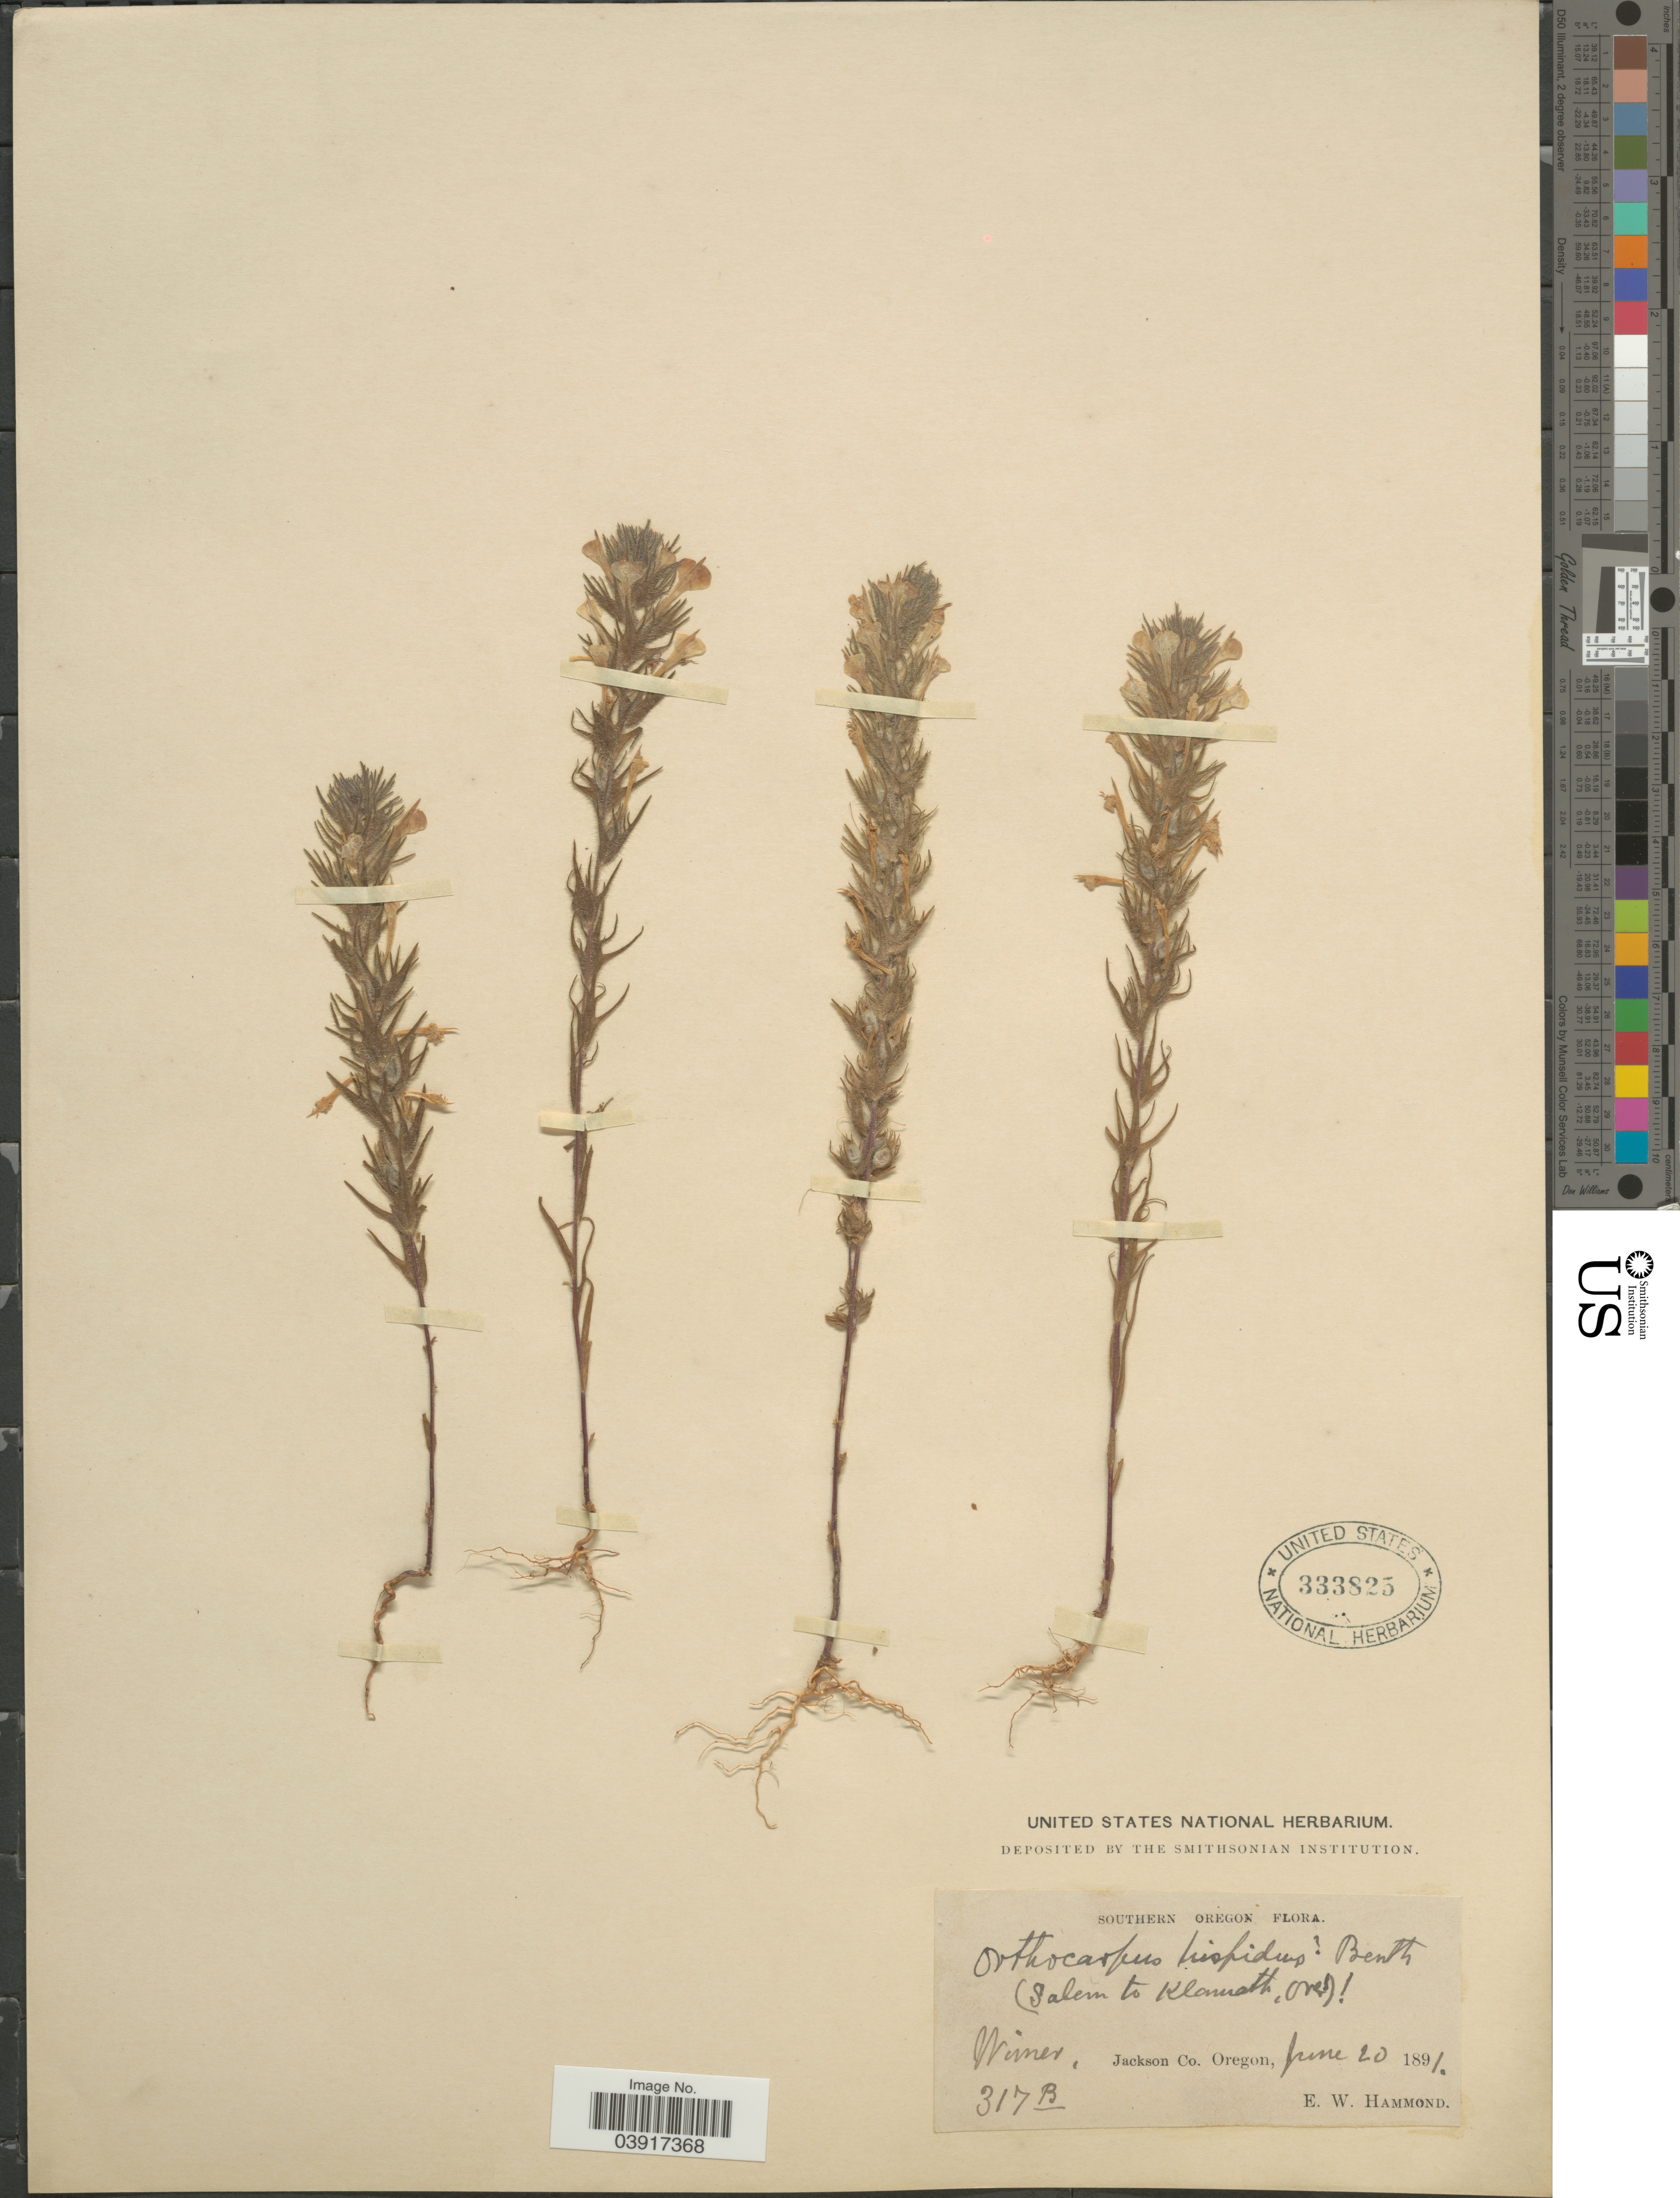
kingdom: Plantae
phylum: Tracheophyta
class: Magnoliopsida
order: Lamiales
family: Orobanchaceae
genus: Orthocarpus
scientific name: Orthocarpus hispidus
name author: Benth.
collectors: E. Hammond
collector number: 317B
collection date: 1891-06-20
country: United States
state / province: Oregon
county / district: Jackson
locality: Southern Oregon. Wimer, Jackson Co.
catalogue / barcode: US 333825